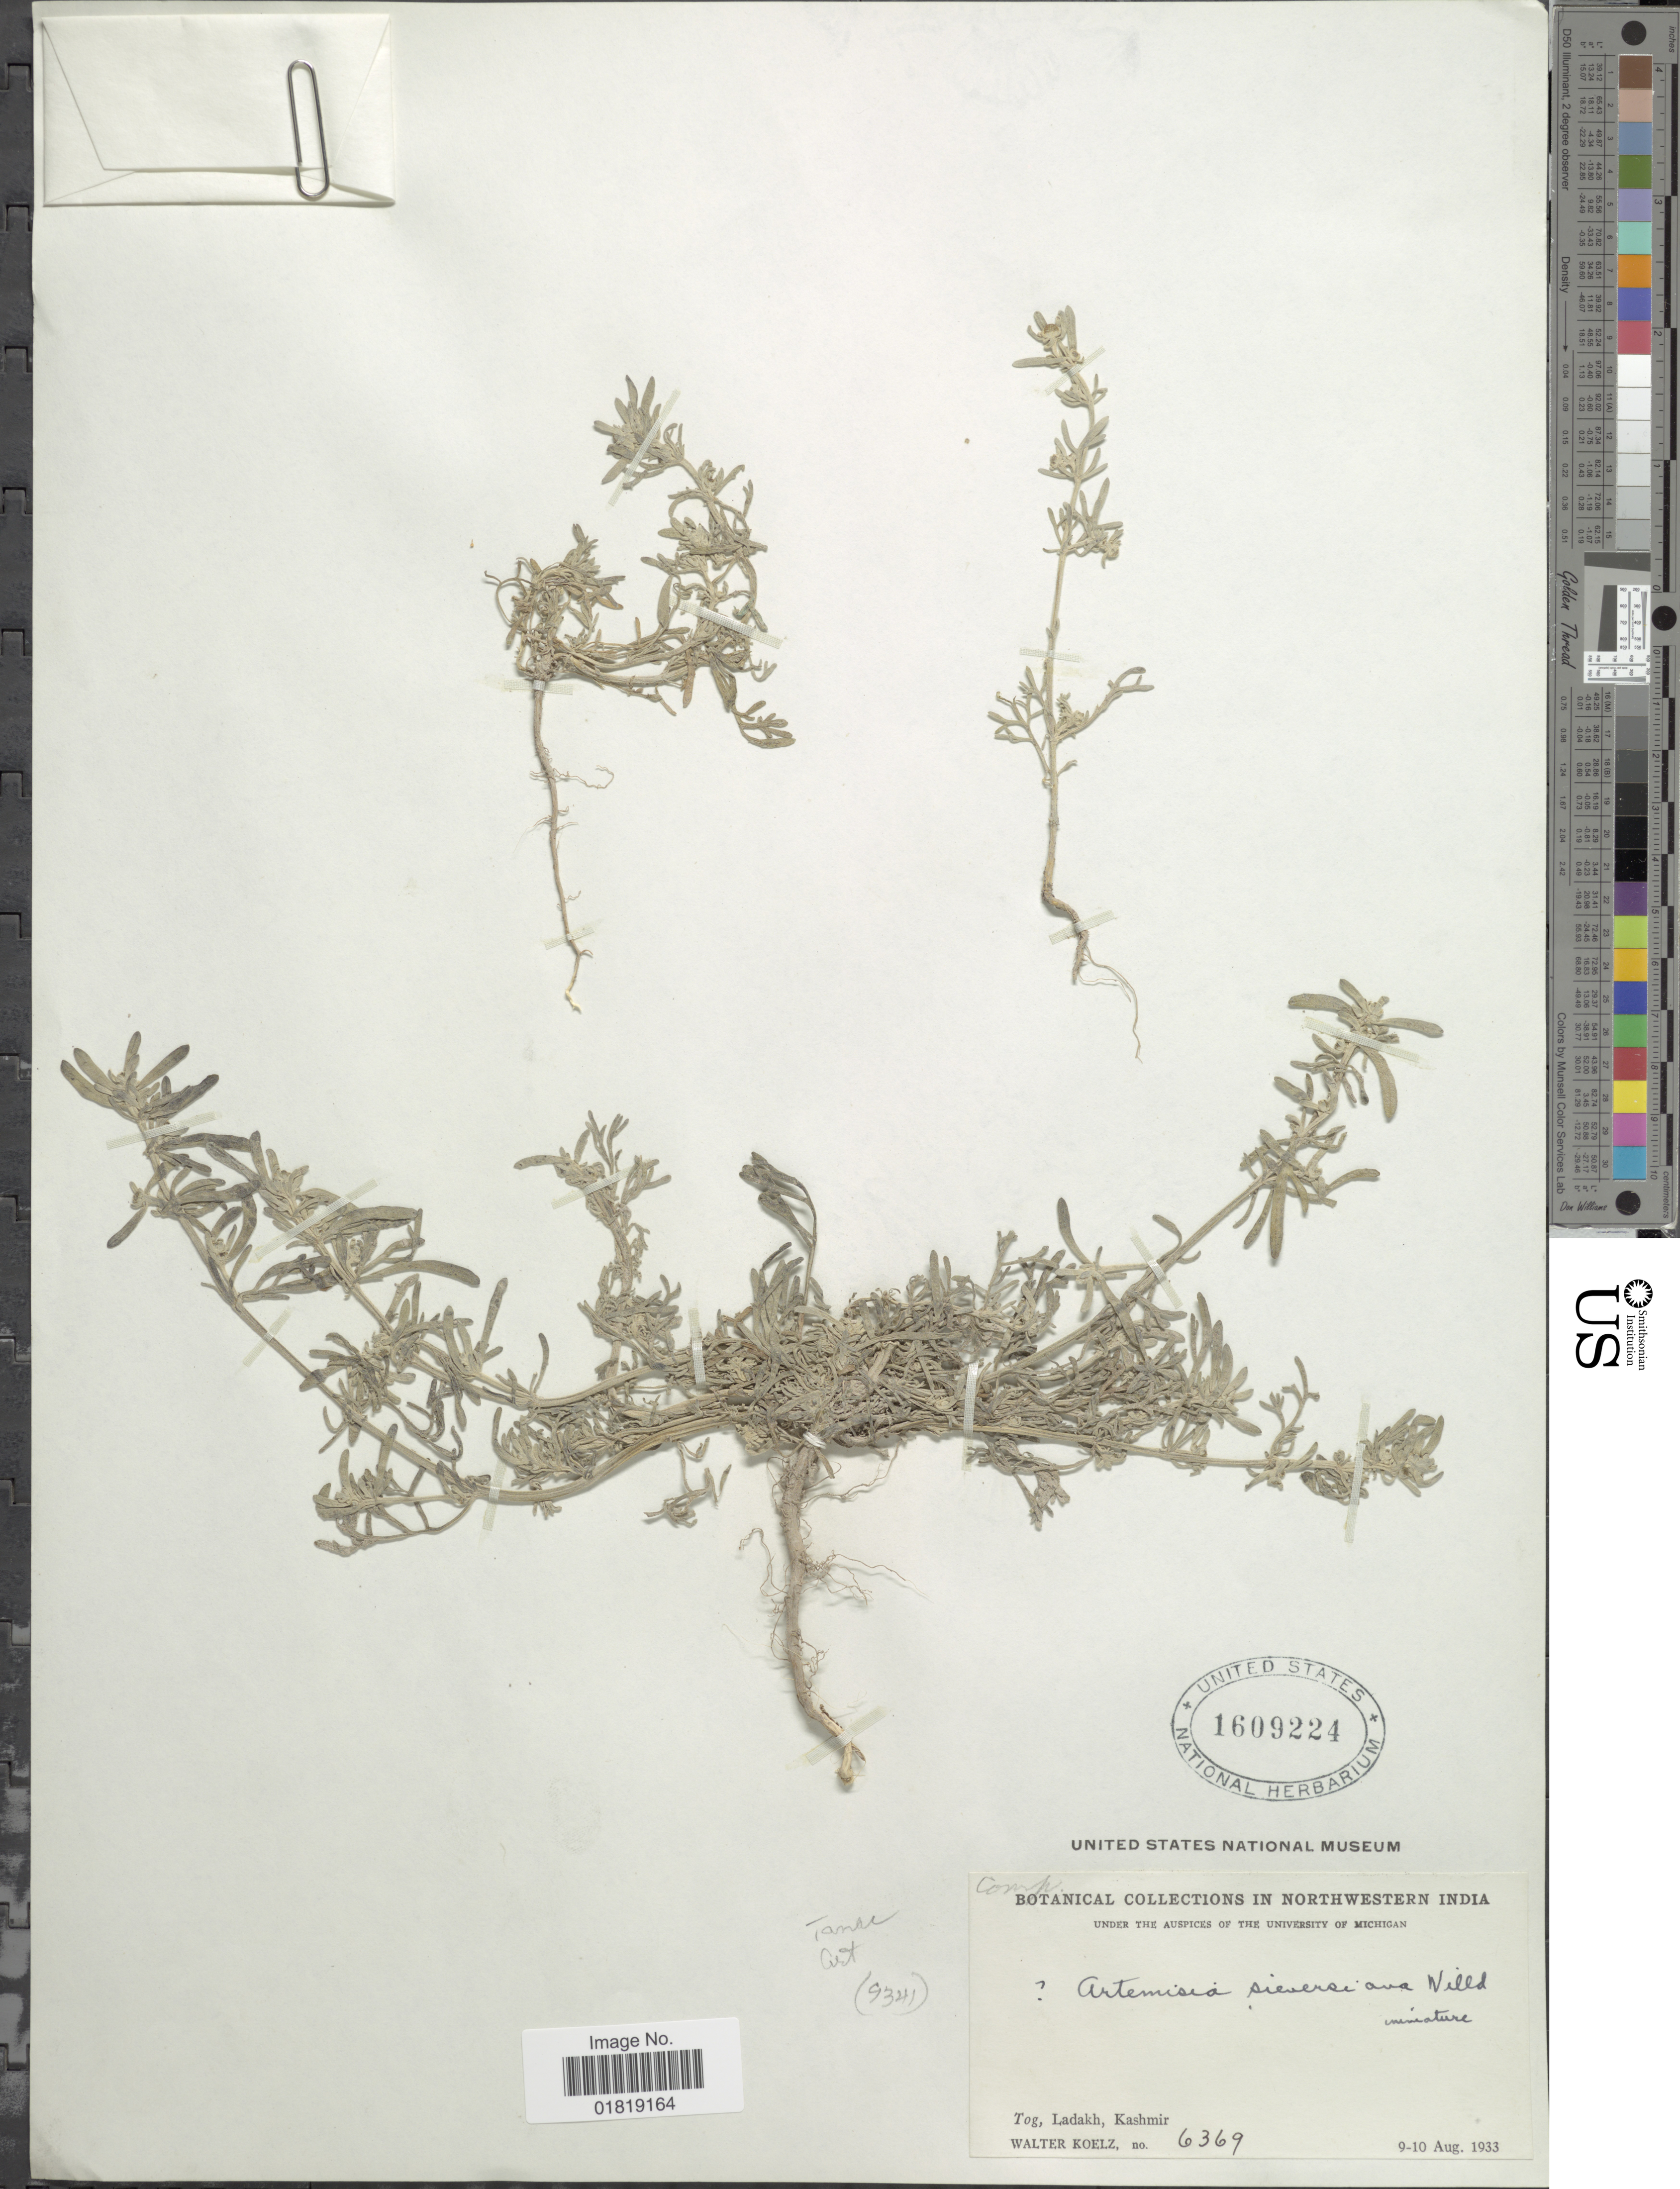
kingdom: Plantae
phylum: Tracheophyta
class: Magnoliopsida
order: Asterales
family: Asteraceae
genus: Artemisia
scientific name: Artemisia sieversiana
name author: Willd.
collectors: W. N. Koelz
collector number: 6369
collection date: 1933-08-09/1933-08-10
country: India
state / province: Jammu and Kashmir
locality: Northwestern India, Tog, Ladakh, Kashmir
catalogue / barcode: US 1609224